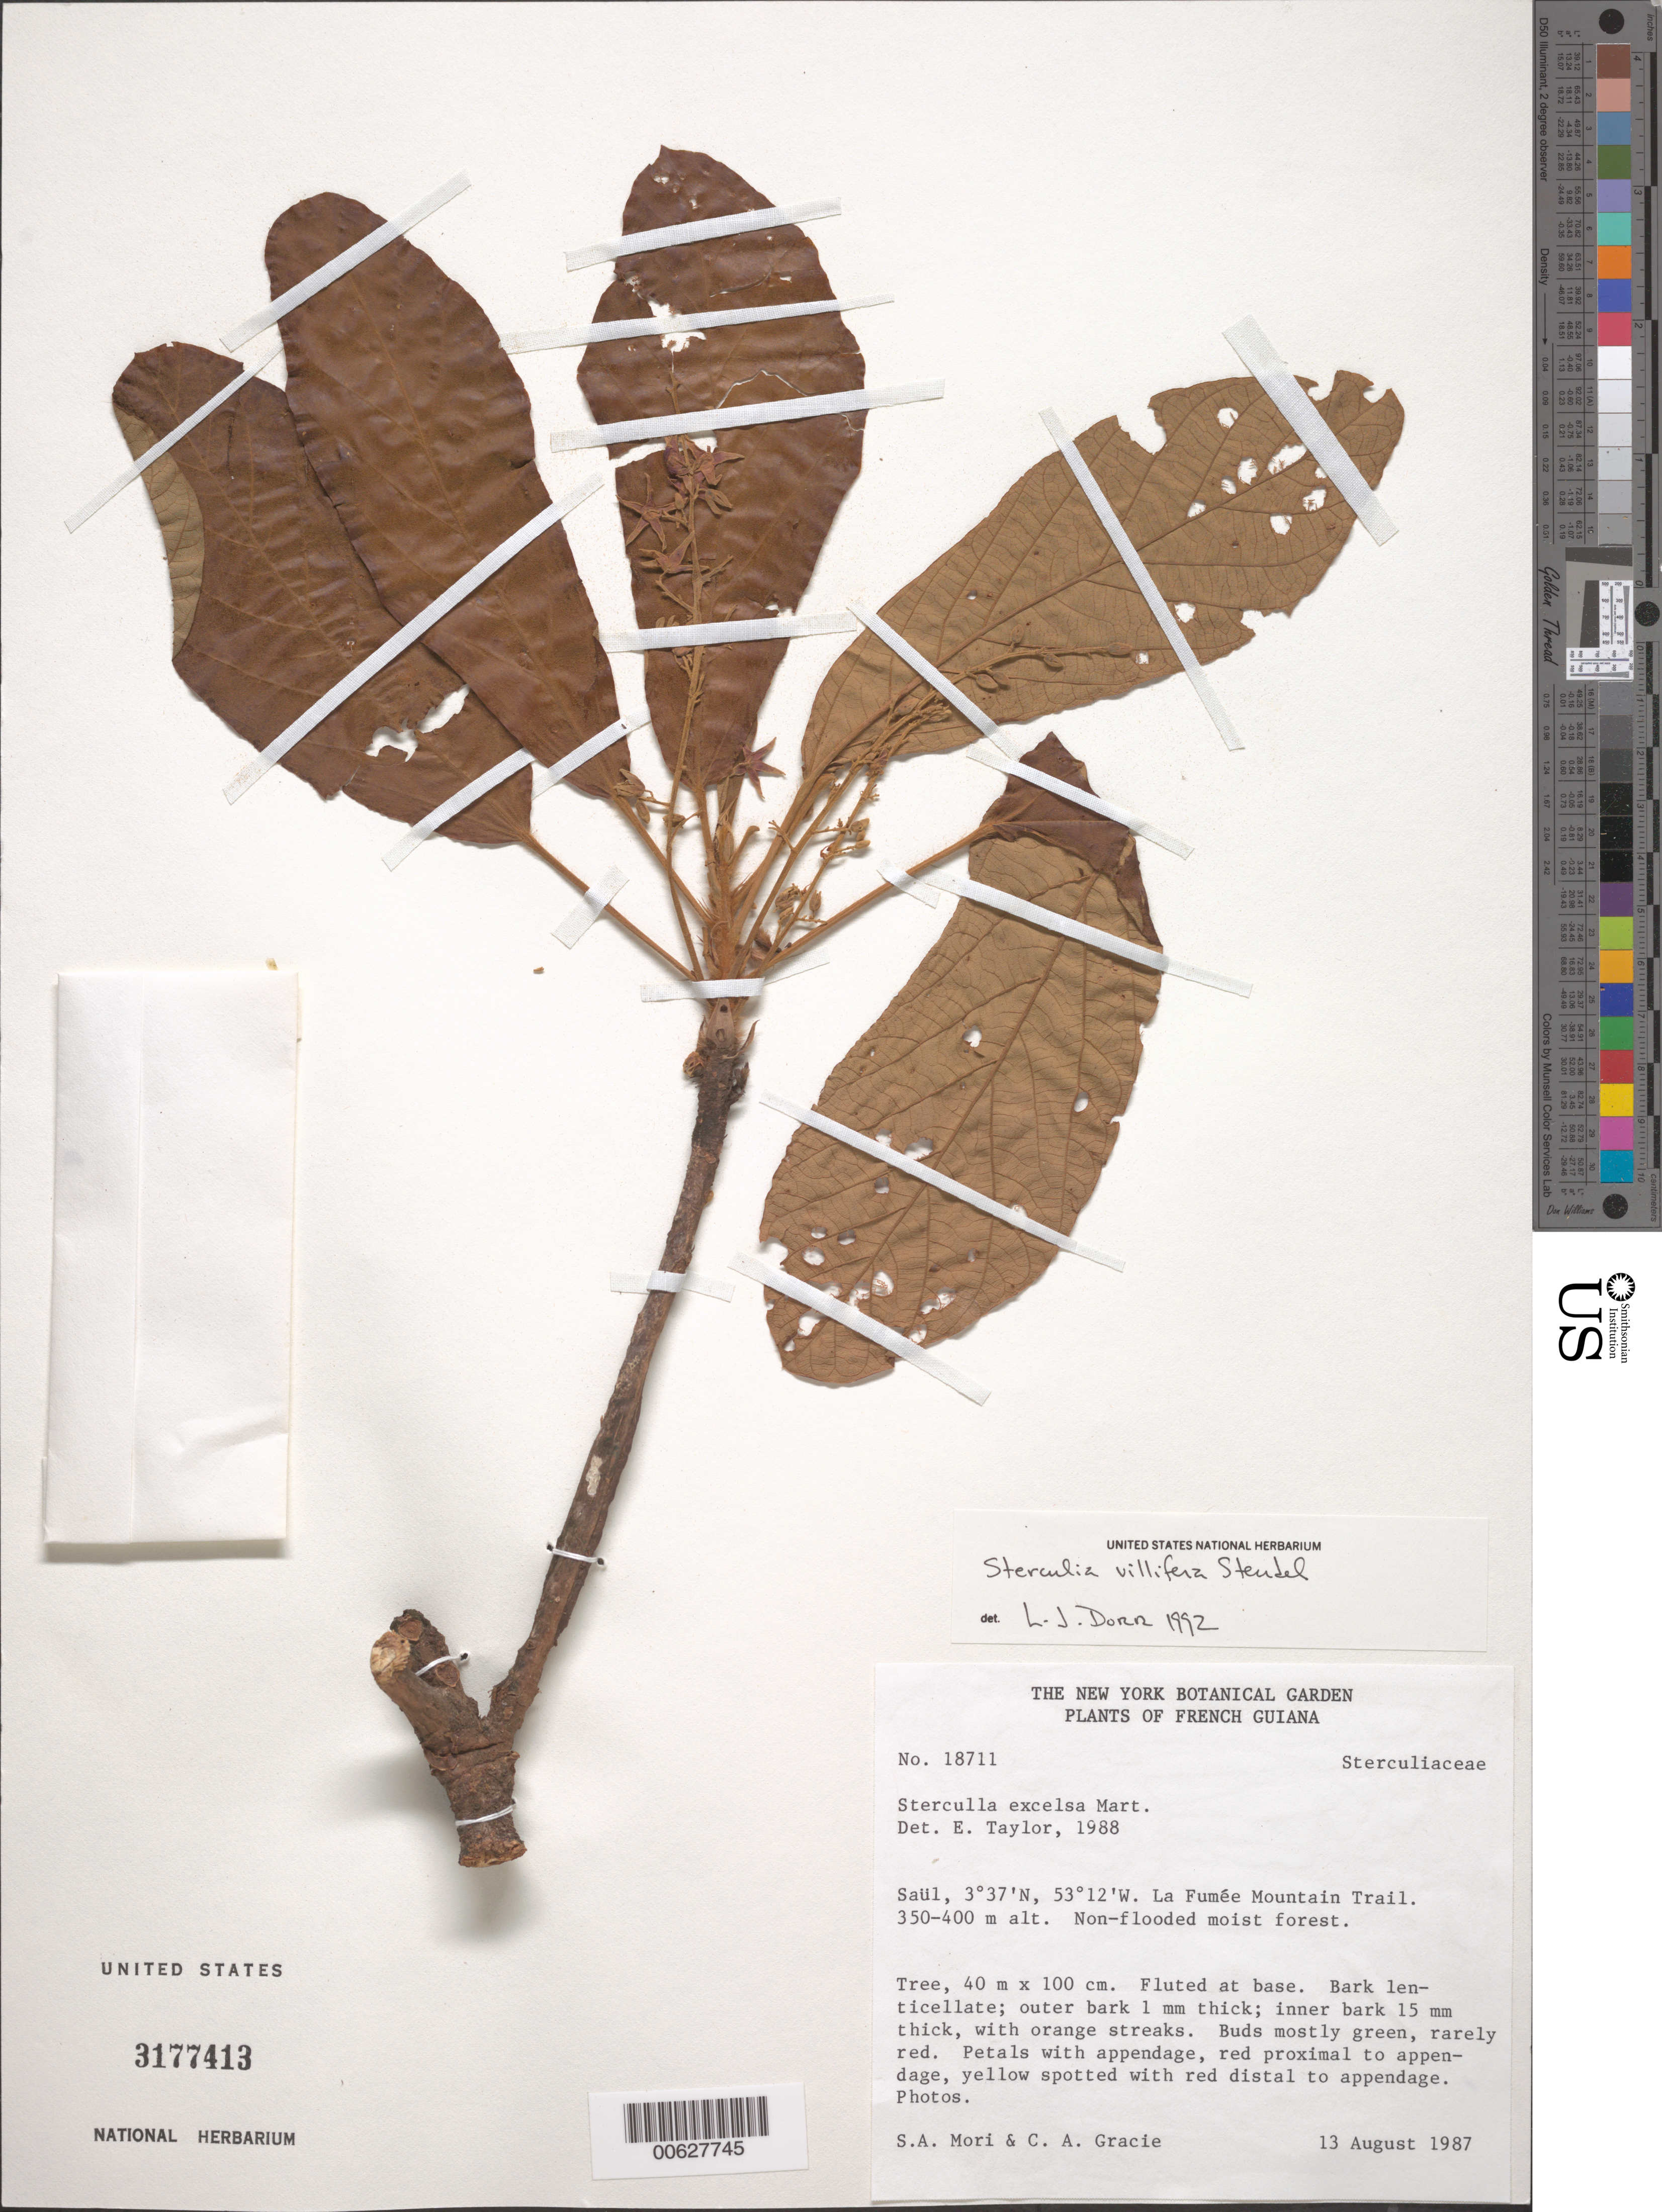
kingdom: Plantae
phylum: Tracheophyta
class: Magnoliopsida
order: Malvales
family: Malvaceae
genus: Sterculia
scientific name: Sterculia villifera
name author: Steud.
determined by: Taylor, E. L.; Dorr, L. J.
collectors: S. Mori & C. A. Gracie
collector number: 18711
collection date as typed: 13 Aug 1987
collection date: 1987-08-13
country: French Guiana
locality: Saül, La Fumée Mountain trail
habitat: Non-flooded moist forest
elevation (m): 350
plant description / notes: CAY, NY, US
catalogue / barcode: US 3177413